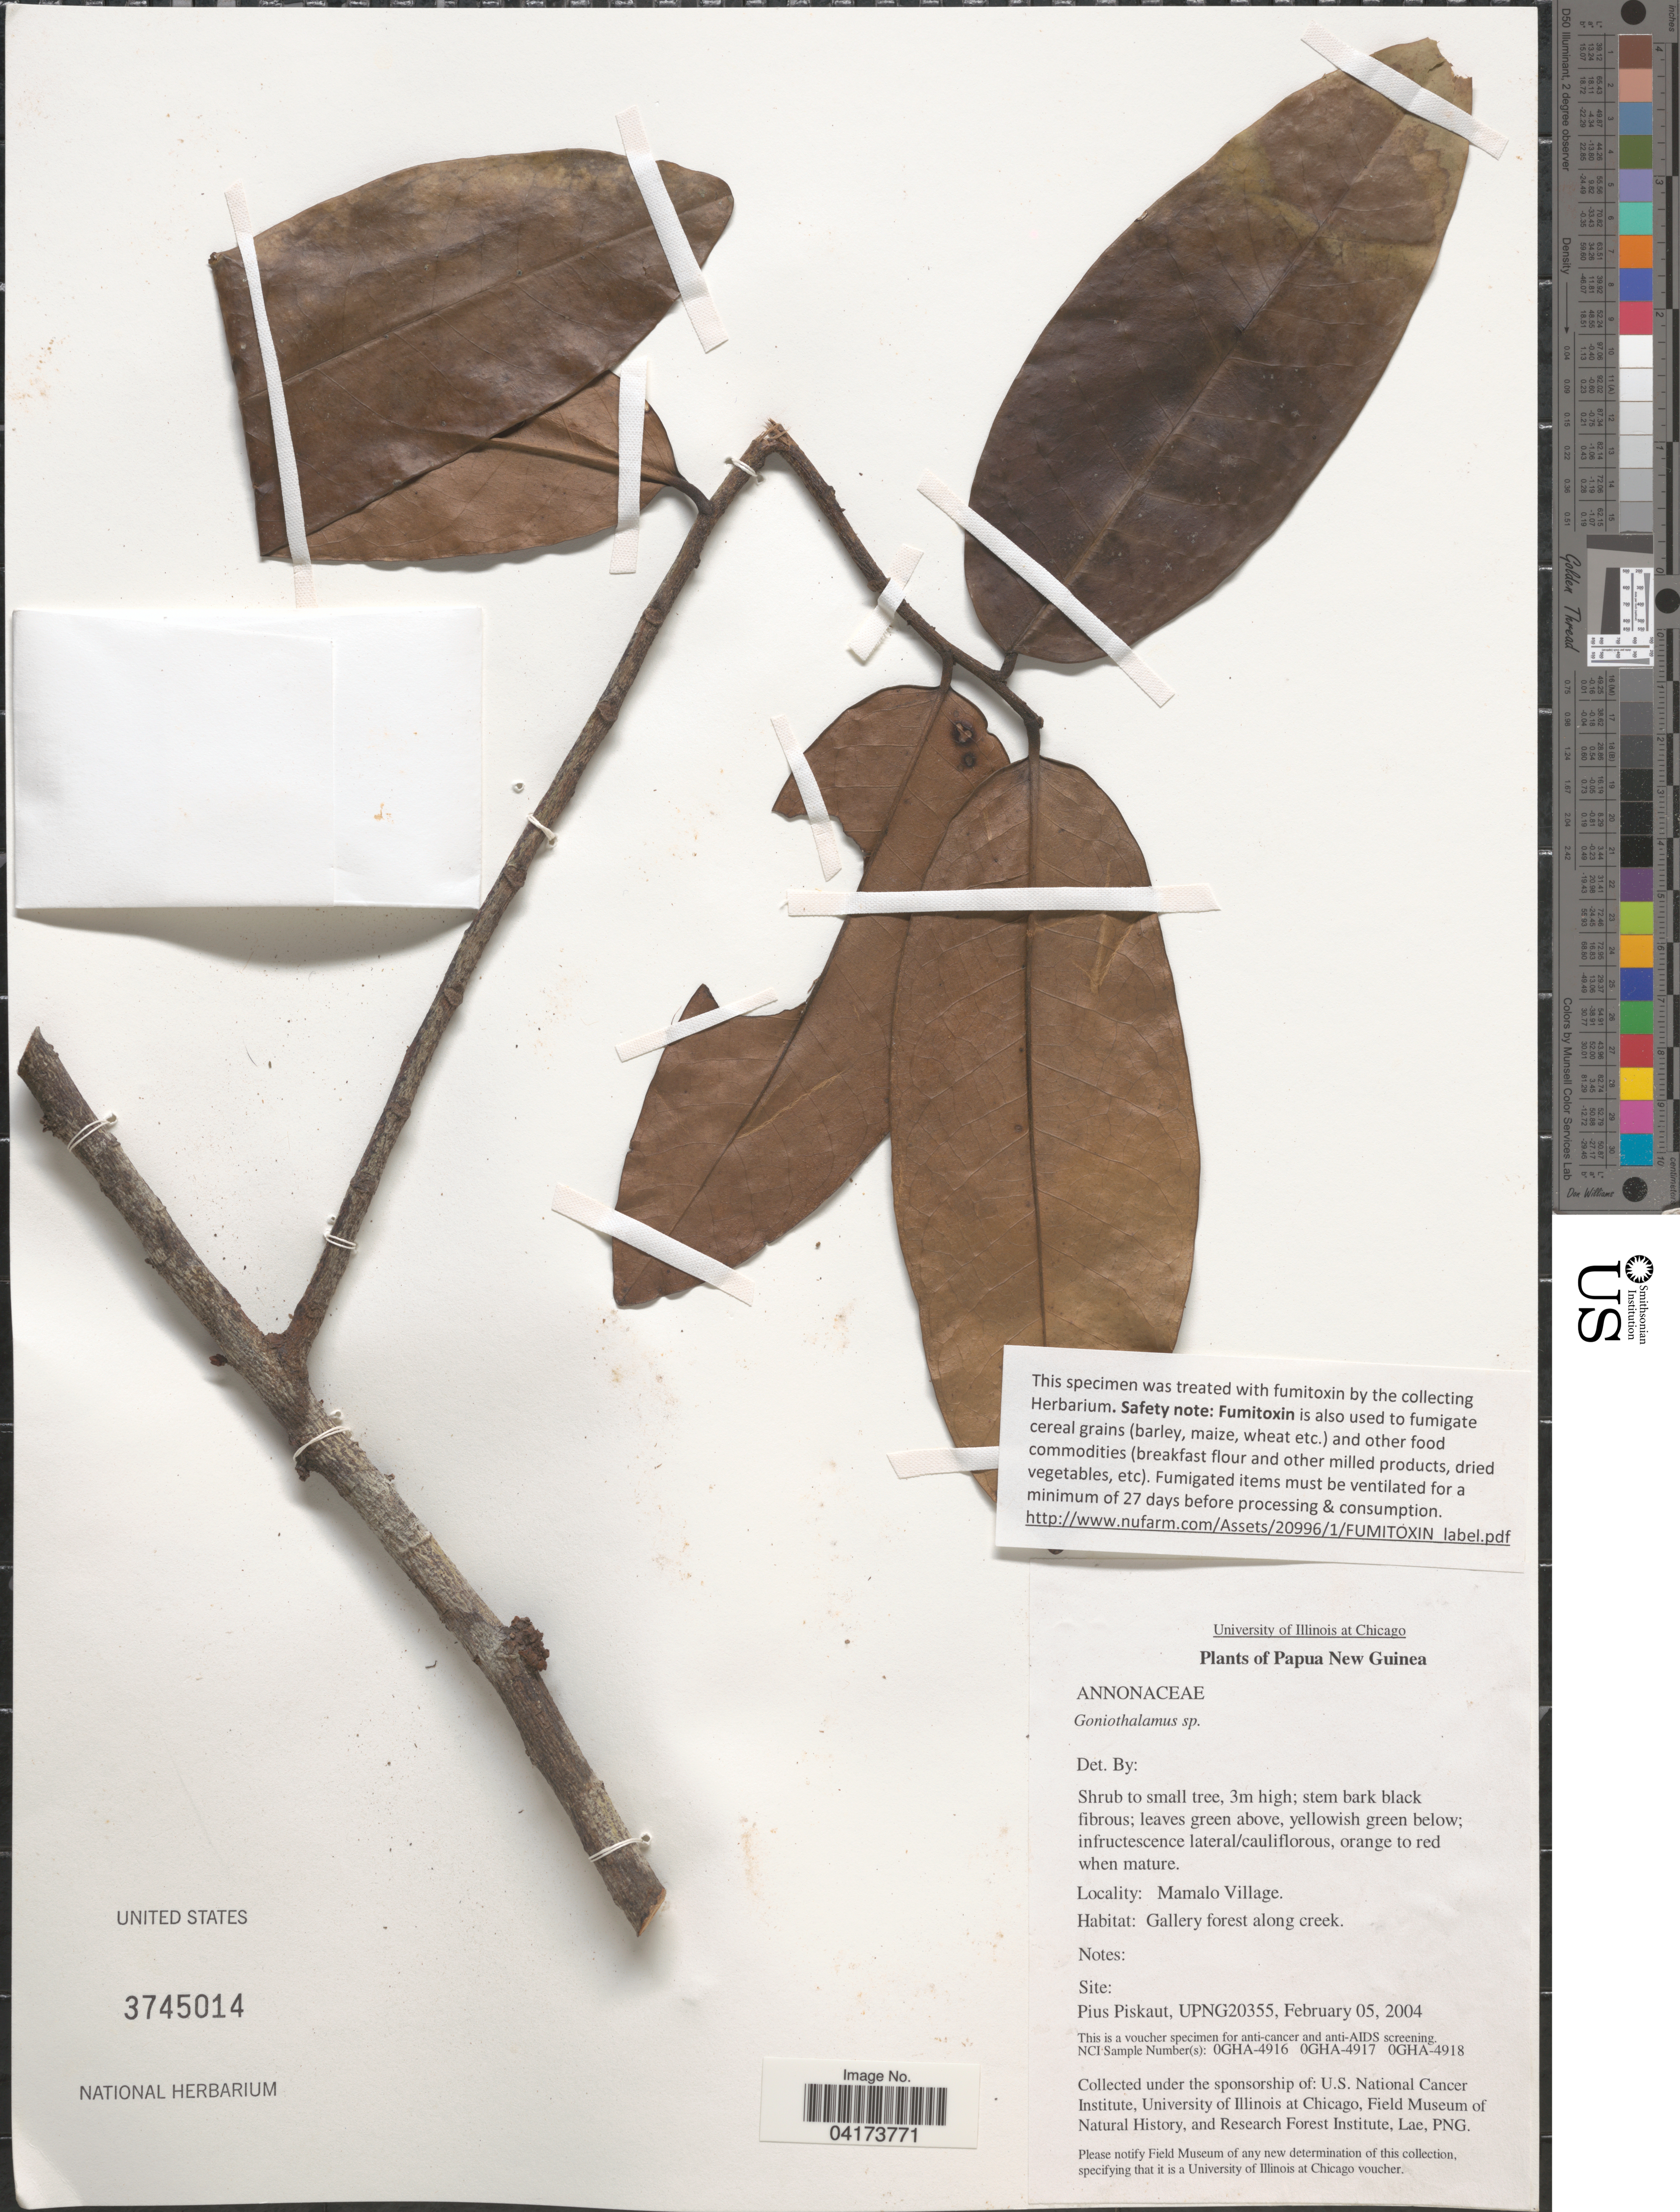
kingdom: Plantae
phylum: Tracheophyta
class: Magnoliopsida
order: Magnoliales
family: Annonaceae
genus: Goniothalamus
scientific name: Goniothalamus sp.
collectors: P. Piskaut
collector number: UPNG20355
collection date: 2004-02-05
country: Papua New Guinea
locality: Mamalo Village.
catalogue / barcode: US 3745014